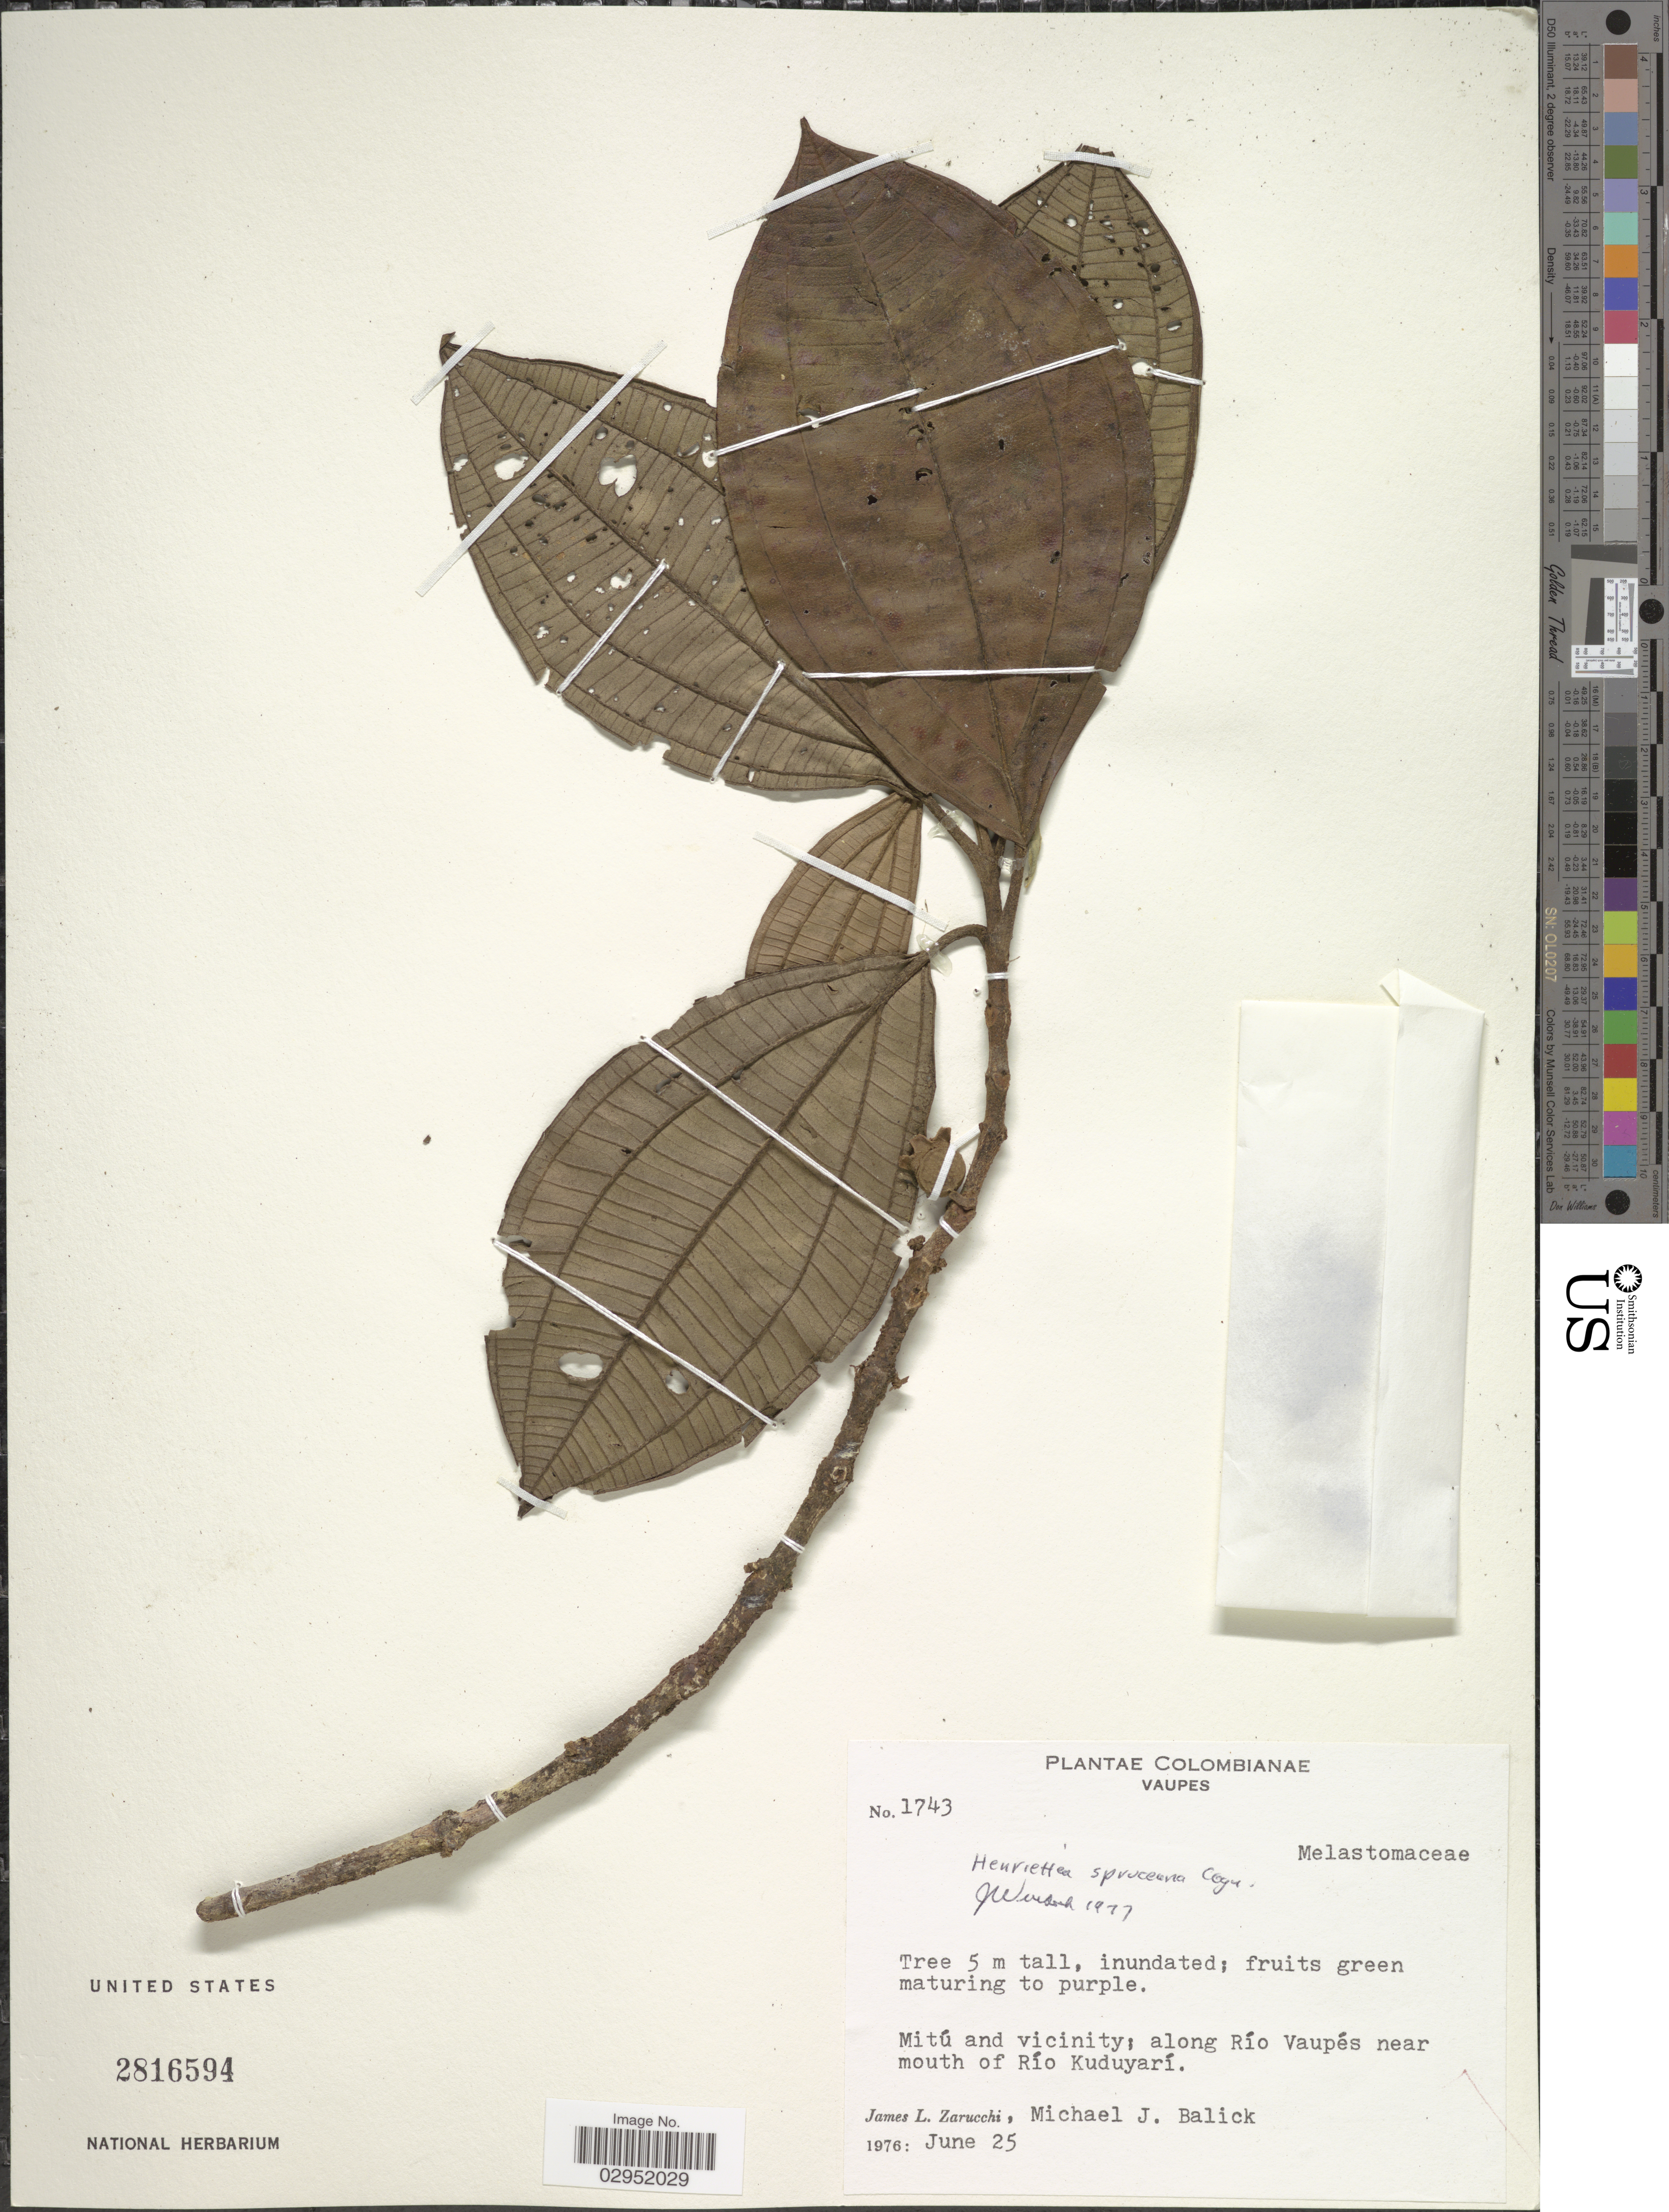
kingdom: Plantae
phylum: Tracheophyta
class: Magnoliopsida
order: Myrtales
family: Melastomataceae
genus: Henriettea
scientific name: Henriettea spruceana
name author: Cogn.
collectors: J. L. Zarucchi & M. J. Balick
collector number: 1743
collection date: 1976-06-25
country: Colombia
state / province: Vaupés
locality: Mitú and vicinity; along Río Vaupés near mouth of Río Kuduyarí.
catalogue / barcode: US 2816594